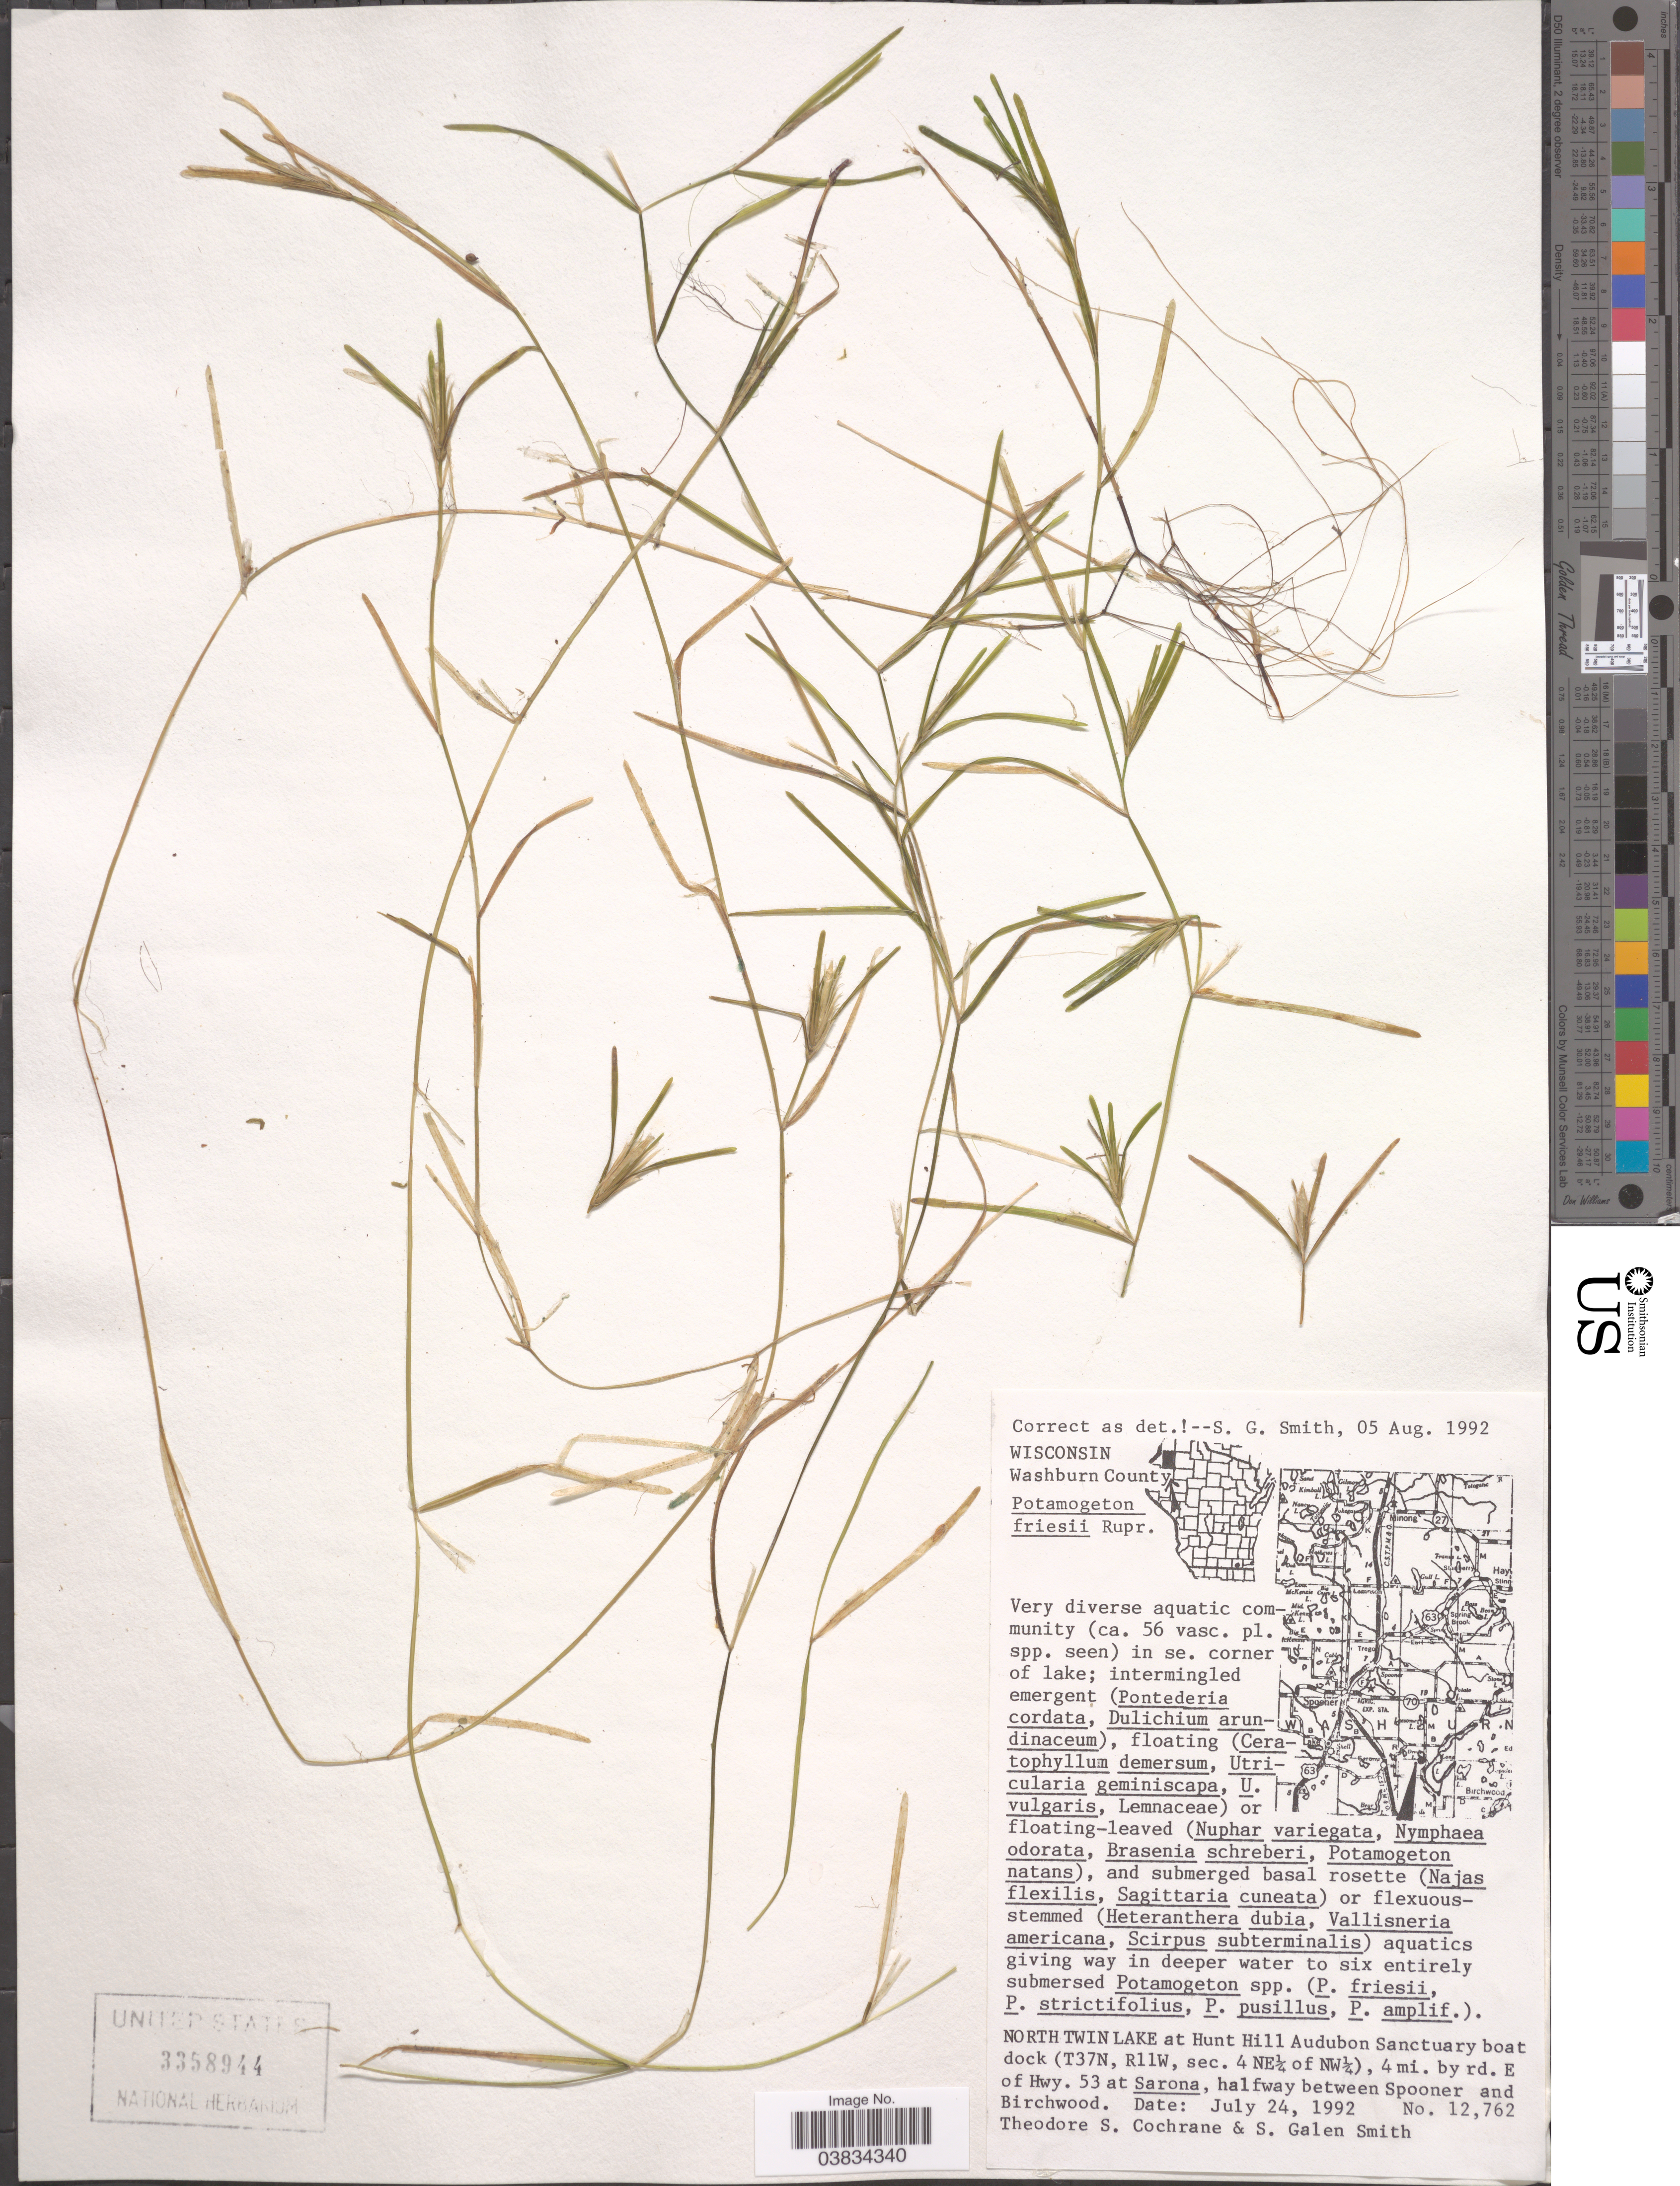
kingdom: Plantae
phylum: Tracheophyta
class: Liliopsida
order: Alismatales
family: Potamogetonaceae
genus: Potamogeton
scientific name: Potamogeton friesii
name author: Rupr.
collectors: T. S. Cochrane & S. G. Smith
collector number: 12762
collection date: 1992-07-24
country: United States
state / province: Wisconsin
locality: Washburn County. North Twin Lake at Hunt Hill Audubon Sanctuary boat dock (T37N, R11W, sec. 4 NE¼ of NW¼), 4 mi. by rd. E of Hwy. 53 at Sarona, halfway between Spooner and Birchwood.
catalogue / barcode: US 3358944